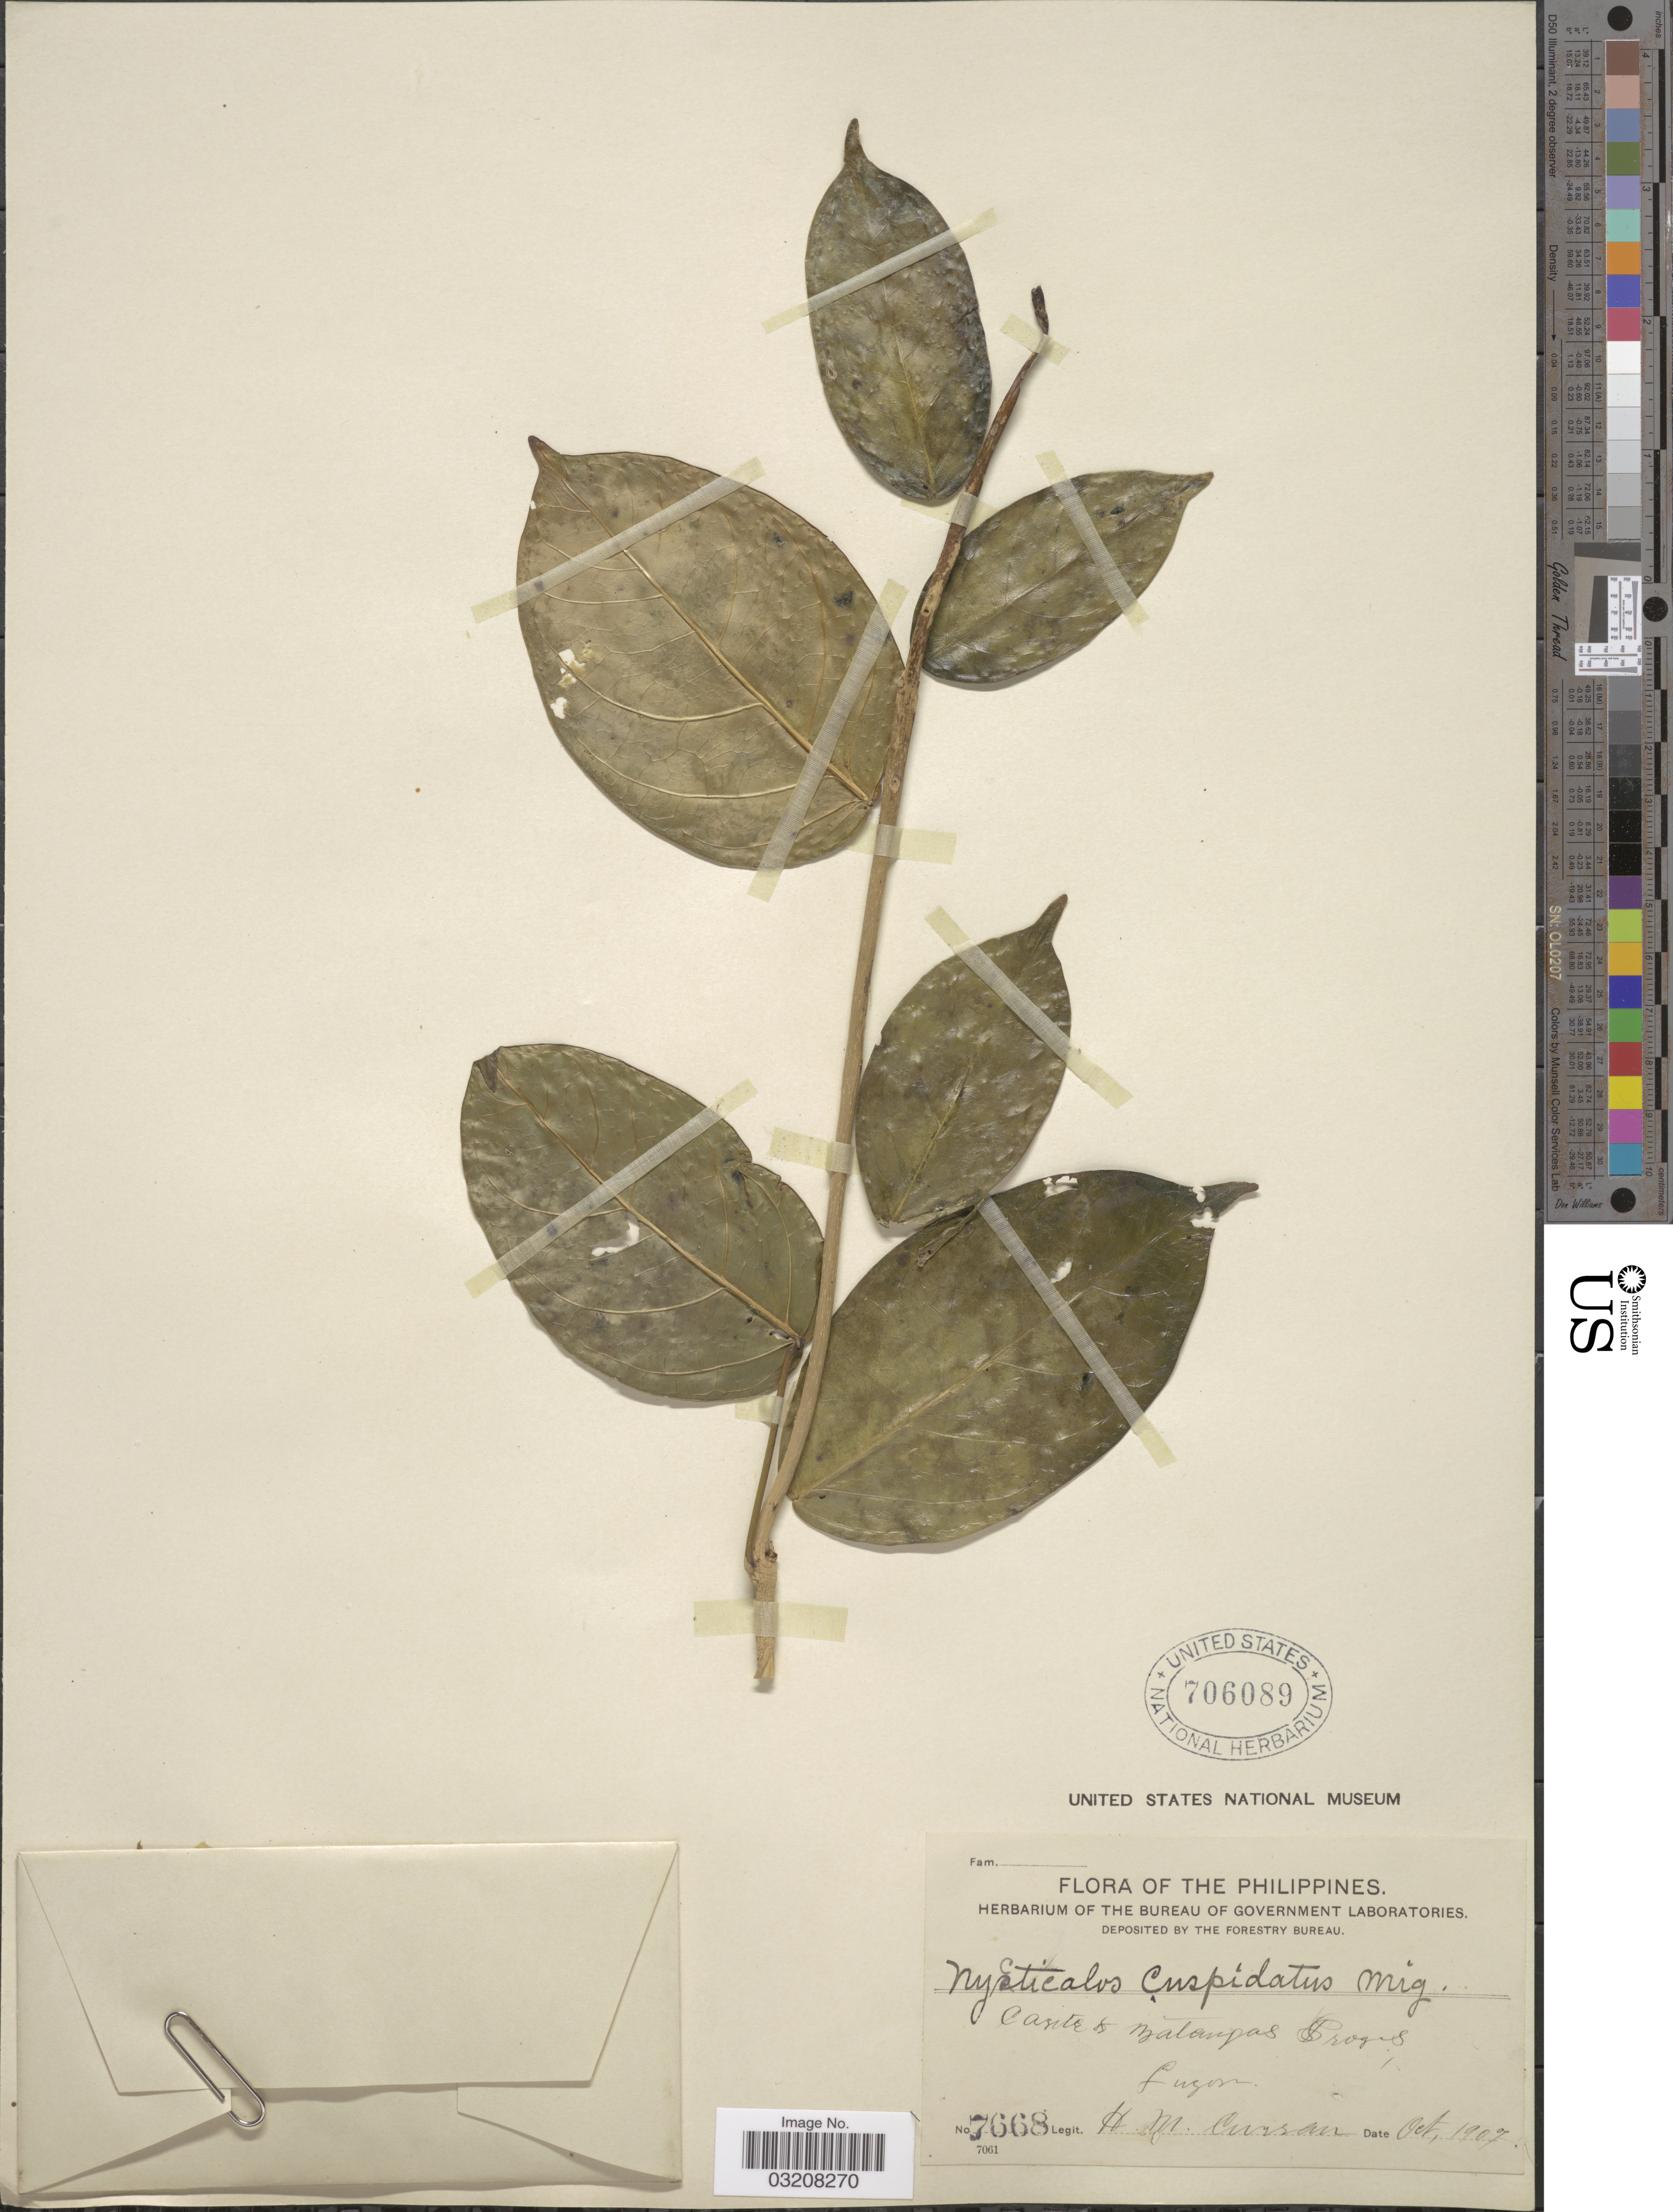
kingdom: Plantae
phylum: Tracheophyta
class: Magnoliopsida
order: Lamiales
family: Bignoniaceae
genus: Nyctocalos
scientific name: Nyctocalos cuspidatum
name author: Miq.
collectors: H. M. Curran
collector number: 7668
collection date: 1907-10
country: Philippines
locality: Casite & Batangas Provs., Luzon.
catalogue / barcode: US 706089